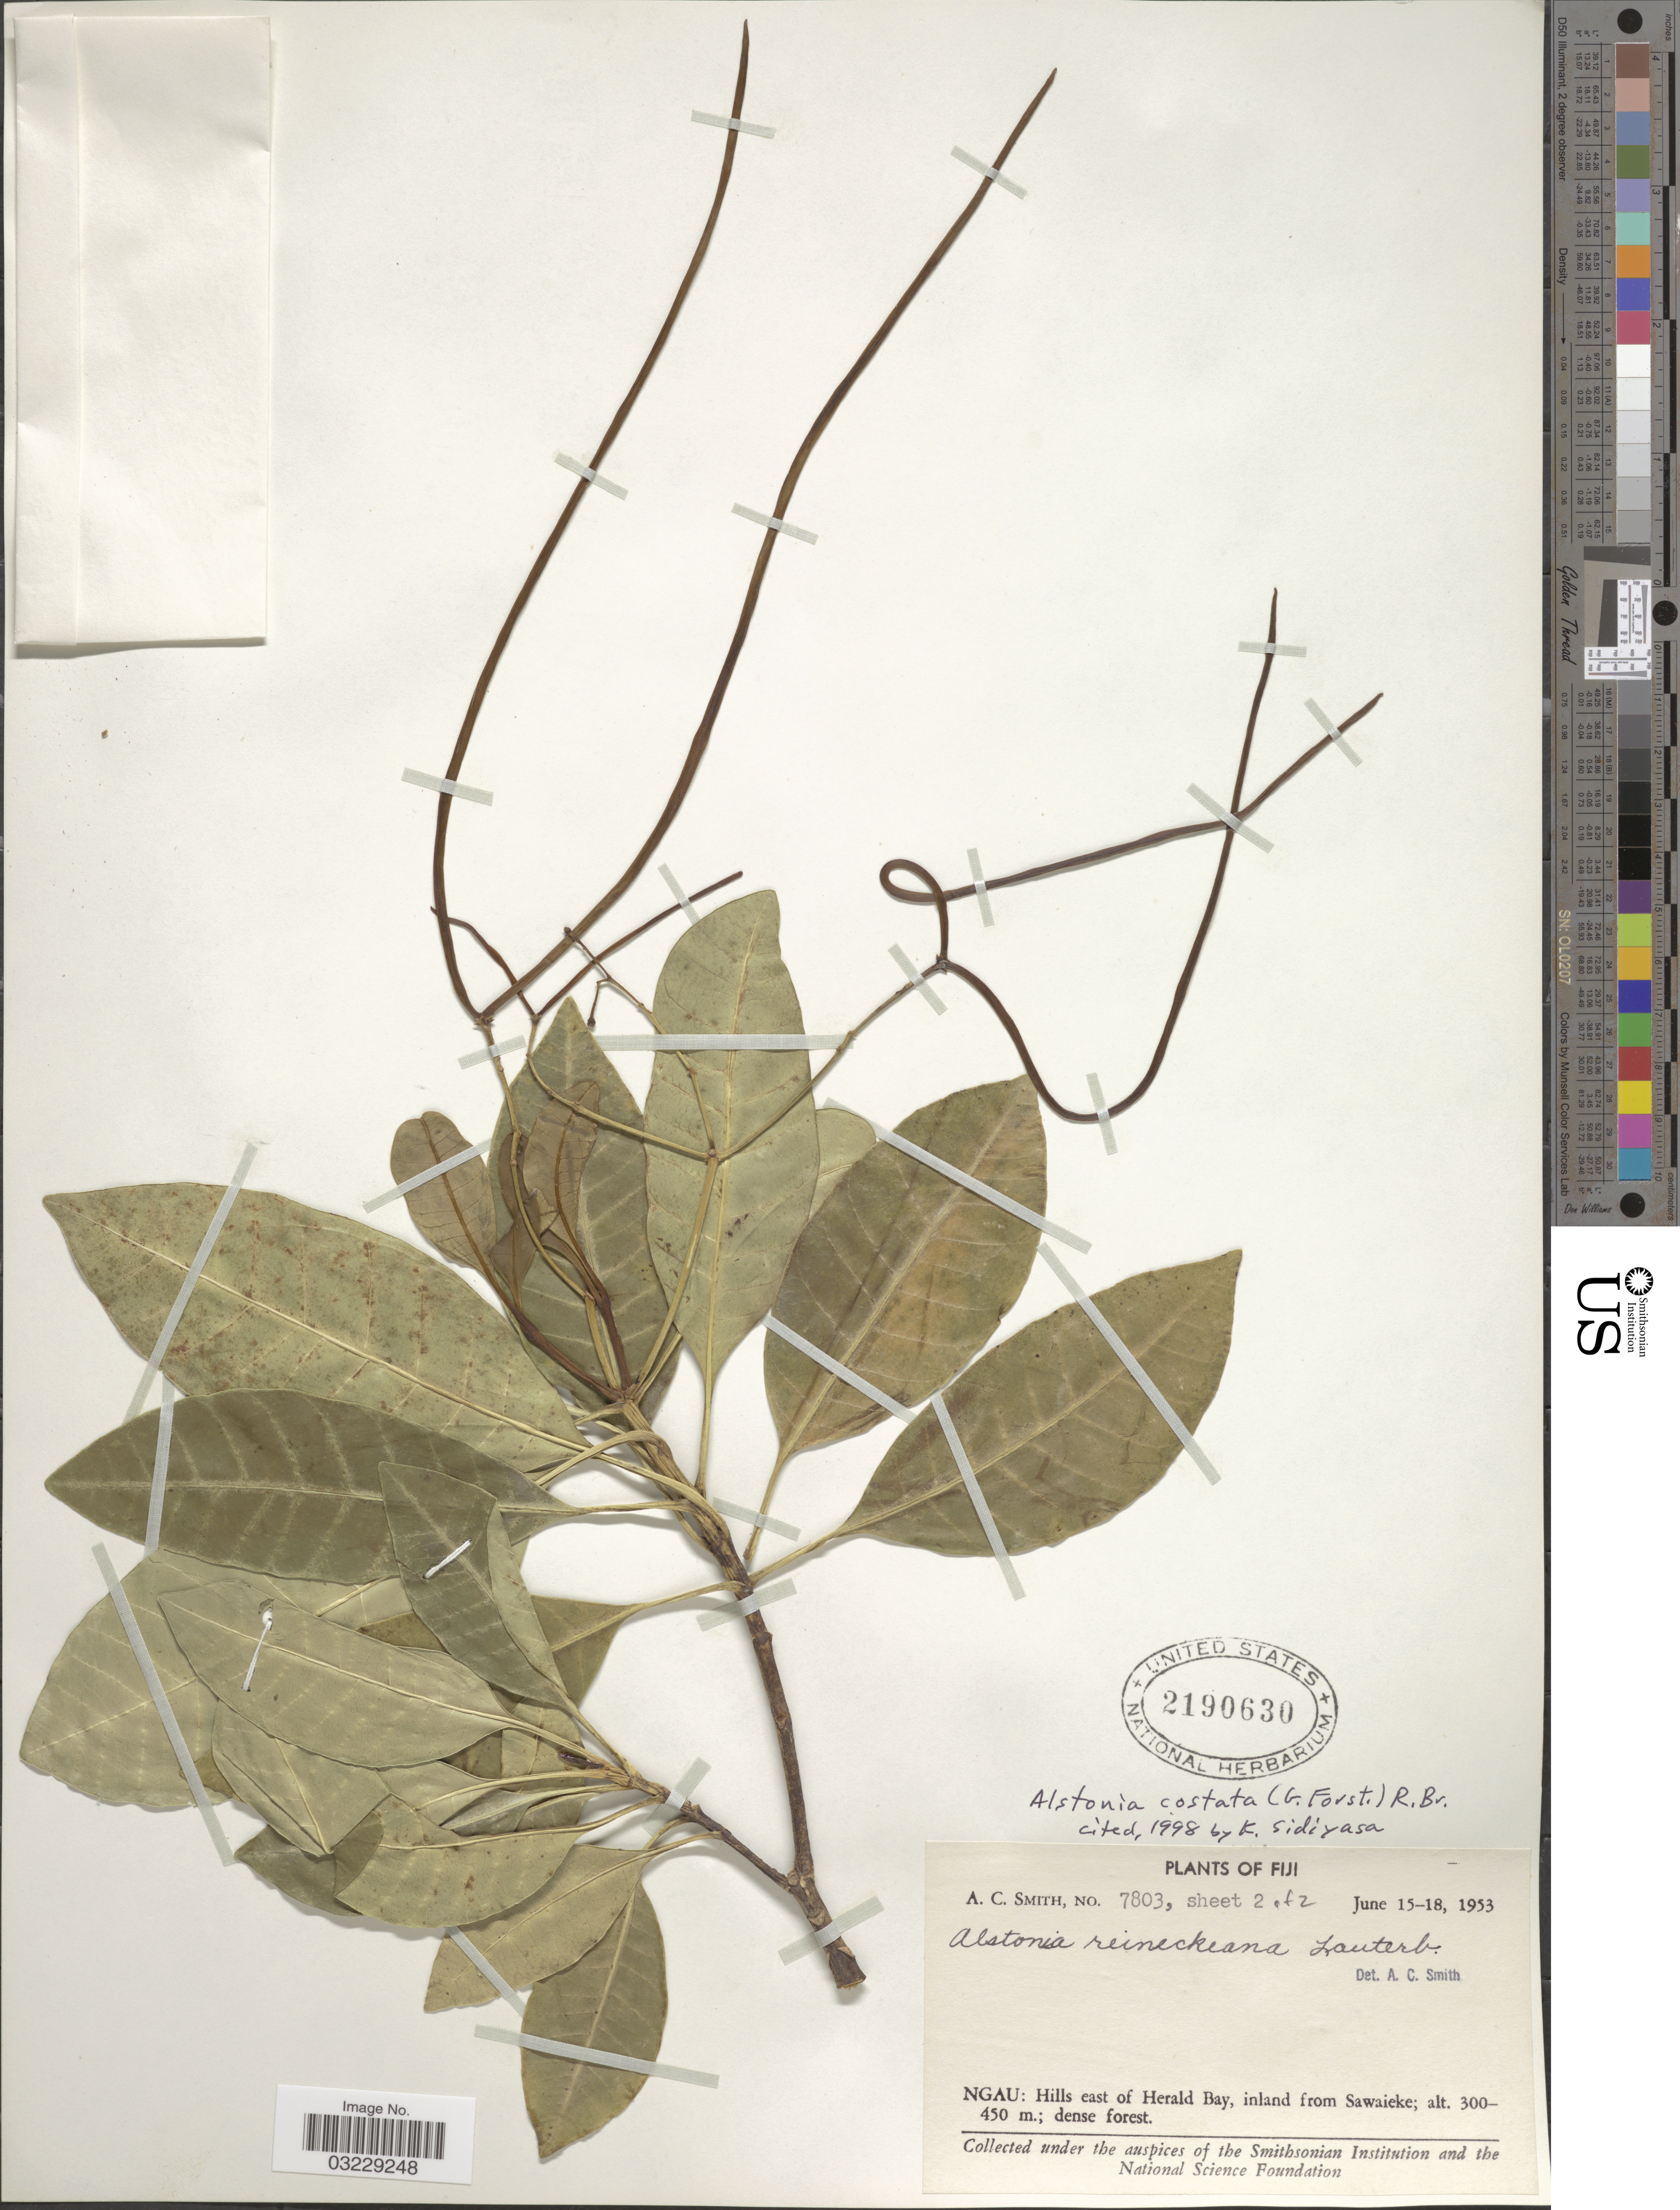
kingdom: Plantae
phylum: Tracheophyta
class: Magnoliopsida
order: Gentianales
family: Apocynaceae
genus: Alstonia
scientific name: Alstonia sp.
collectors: A. C. Smith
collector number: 7803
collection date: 1953-06-15/1953-06-18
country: Fiji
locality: Ngau: Hills east of Herald Bay, inland from Sawaieke.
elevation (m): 300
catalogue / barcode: US 2190630